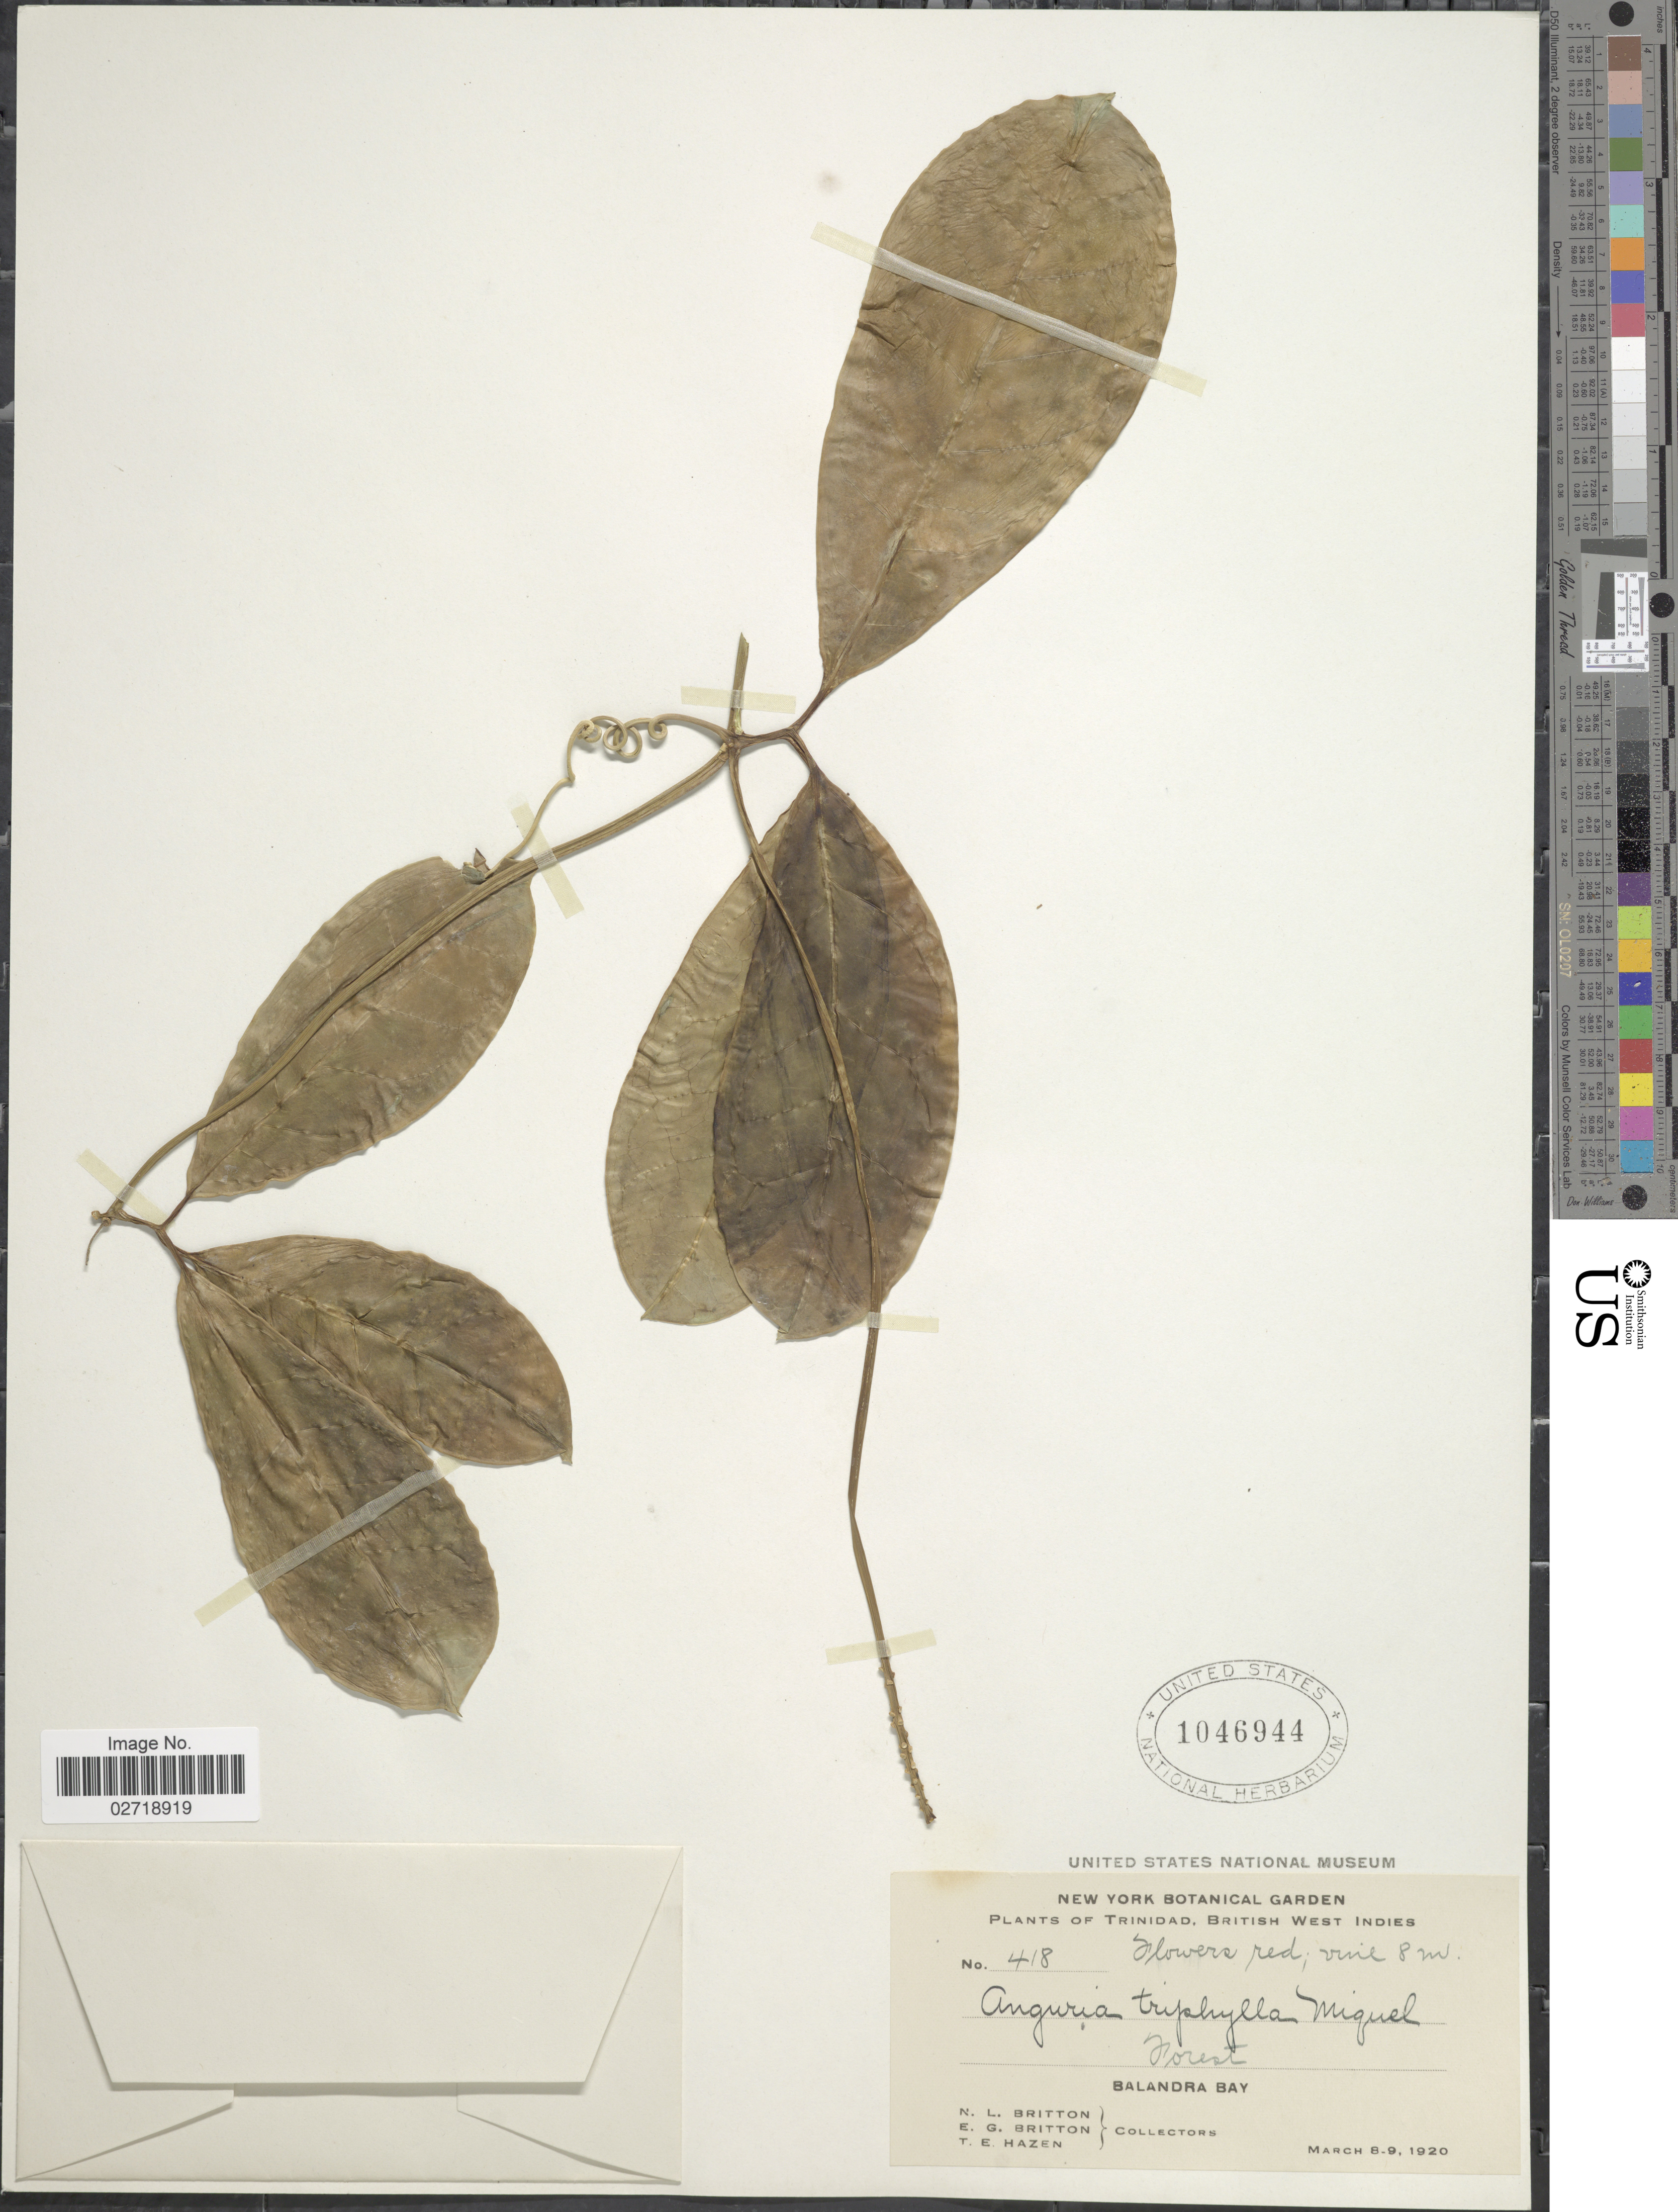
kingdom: Plantae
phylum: Tracheophyta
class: Magnoliopsida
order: Cucurbitales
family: Cucurbitaceae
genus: Psiguria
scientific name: Psiguria triphylla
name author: (Miq.) C. Jeffrey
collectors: N. Britton, E. G. Britton & T. E. Hazen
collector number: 418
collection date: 1920-03-08/1920-03-09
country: Trinidad and Tobago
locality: Trinidad, British West Indies. Balandra Bay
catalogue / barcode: US 1046944